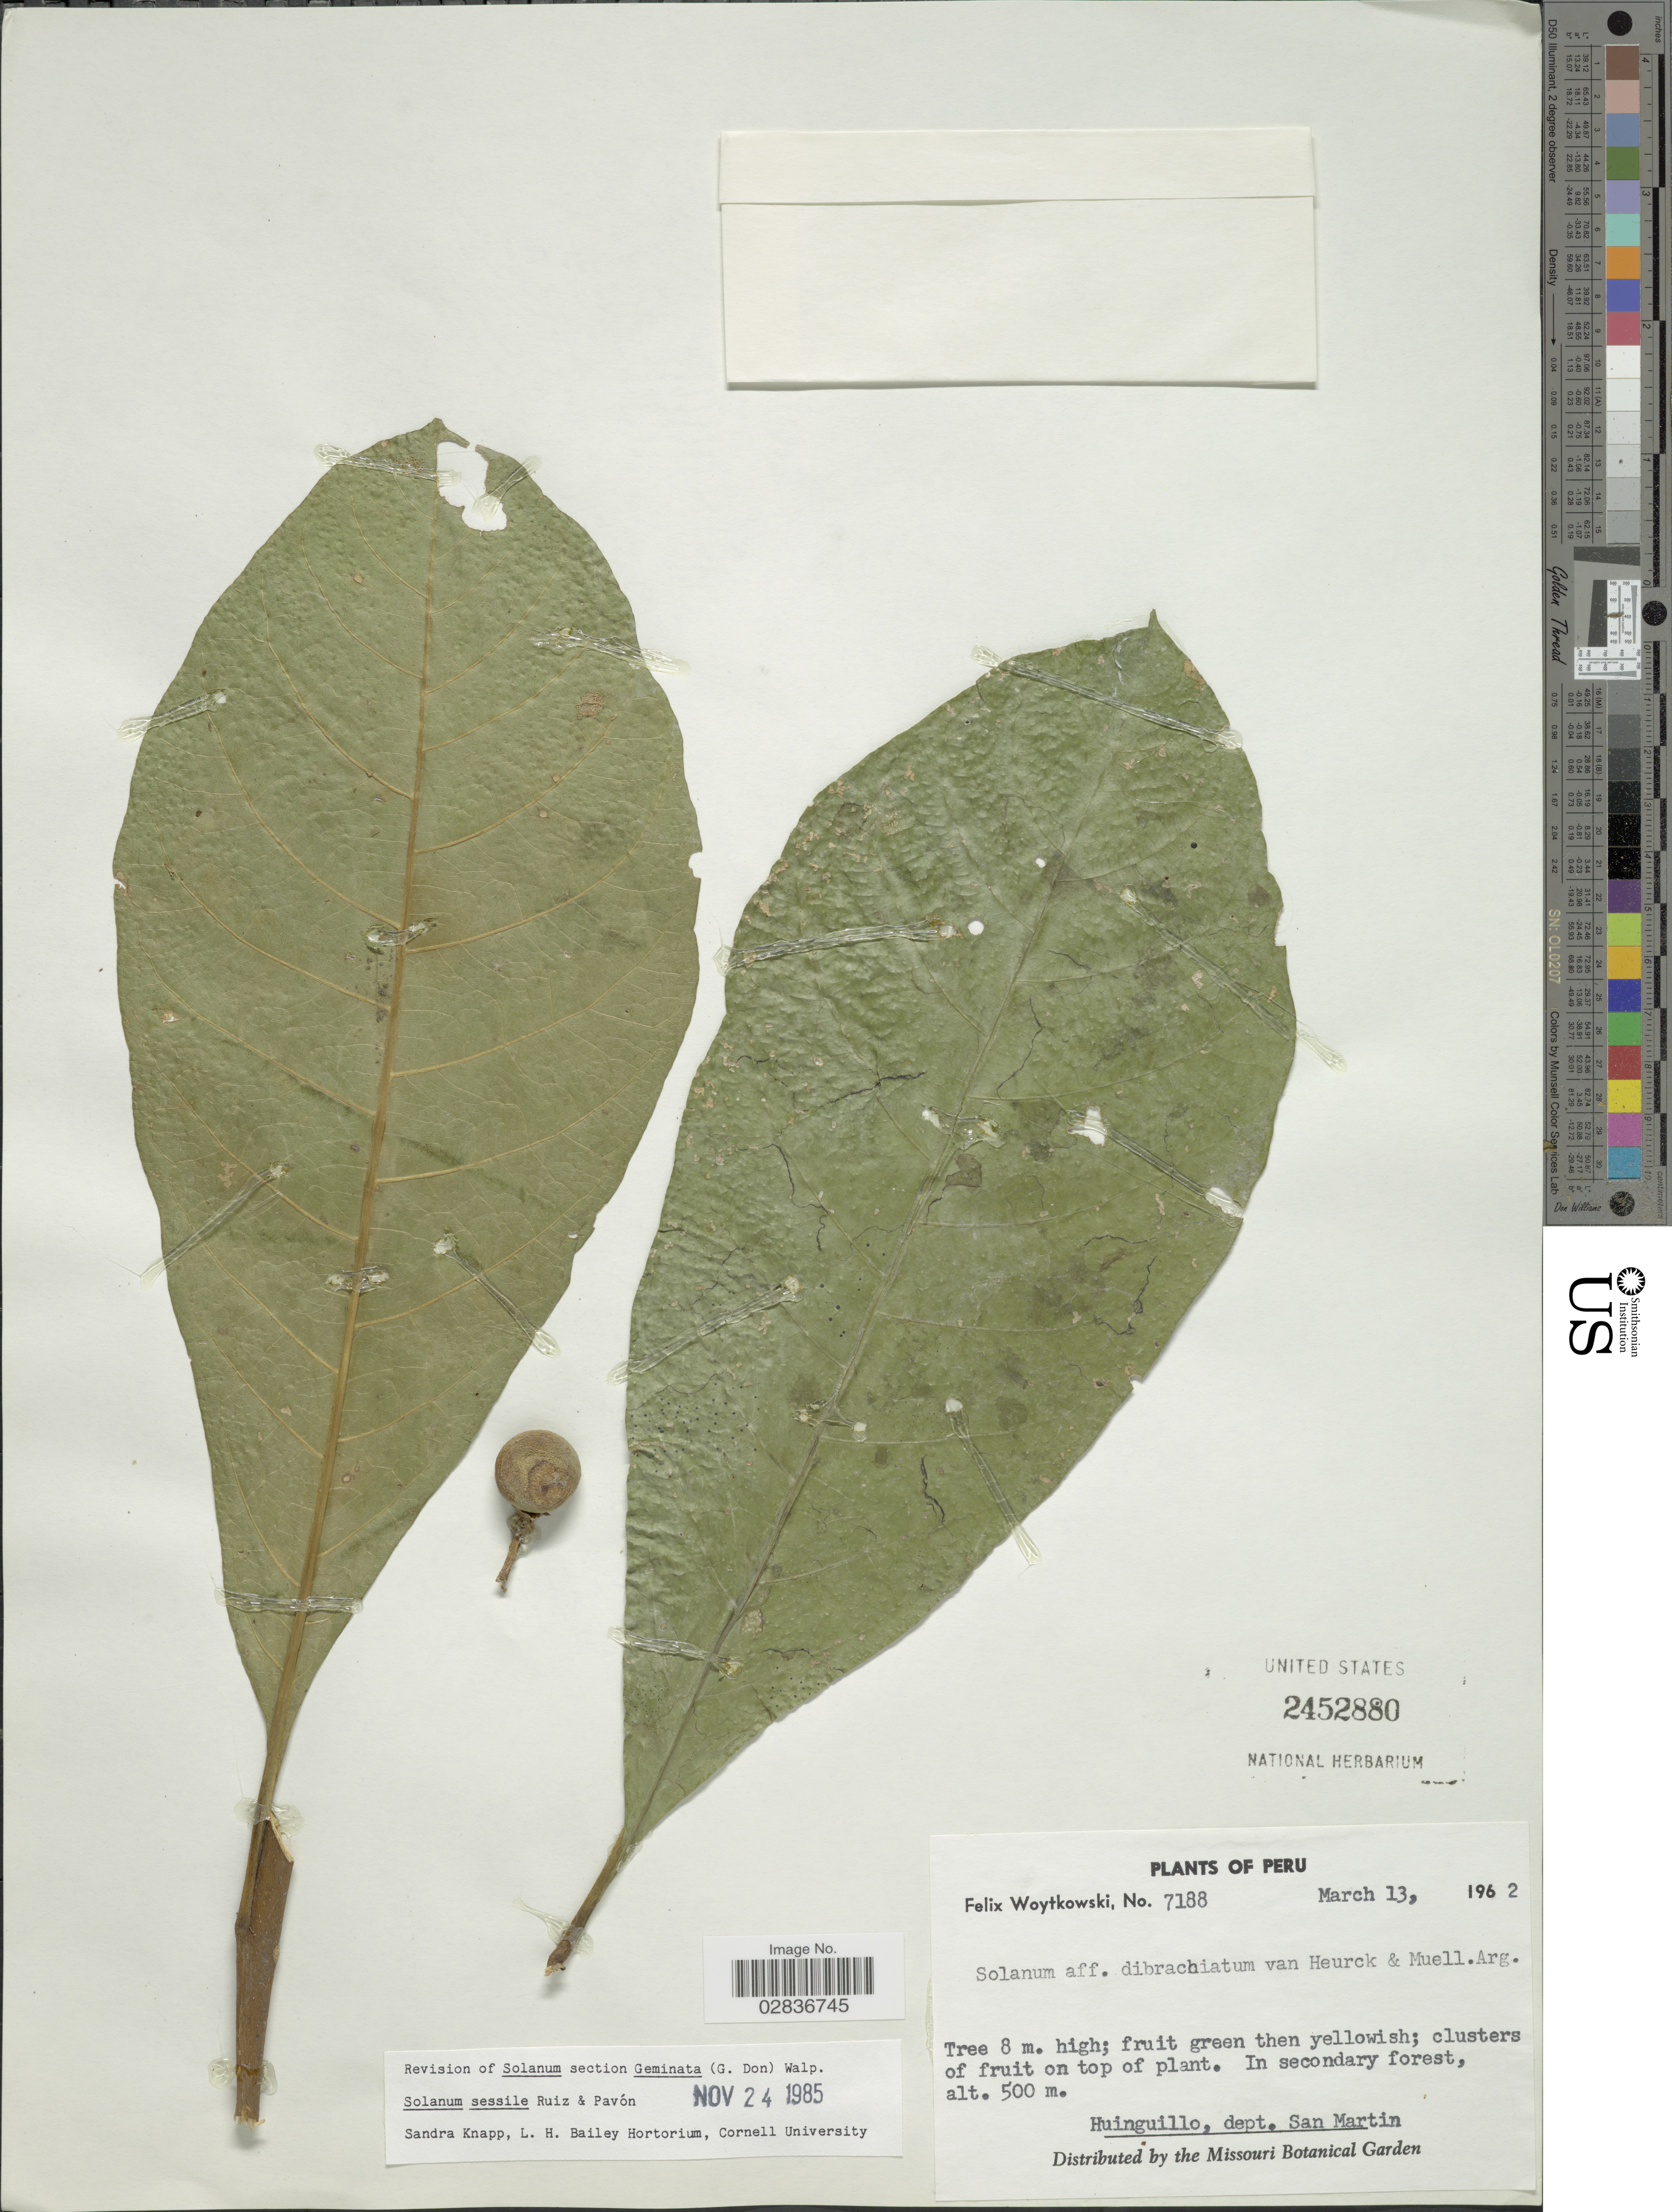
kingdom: Plantae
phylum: Tracheophyta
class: Magnoliopsida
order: Solanales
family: Solanaceae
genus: Solanum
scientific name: Solanum sessile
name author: Ruiz & Pav.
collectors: F. Woytkowski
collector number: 7188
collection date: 1962-03-13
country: Peru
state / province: San Martín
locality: Huinguillo, dept. San Martin.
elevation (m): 500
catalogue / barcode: US 2452880